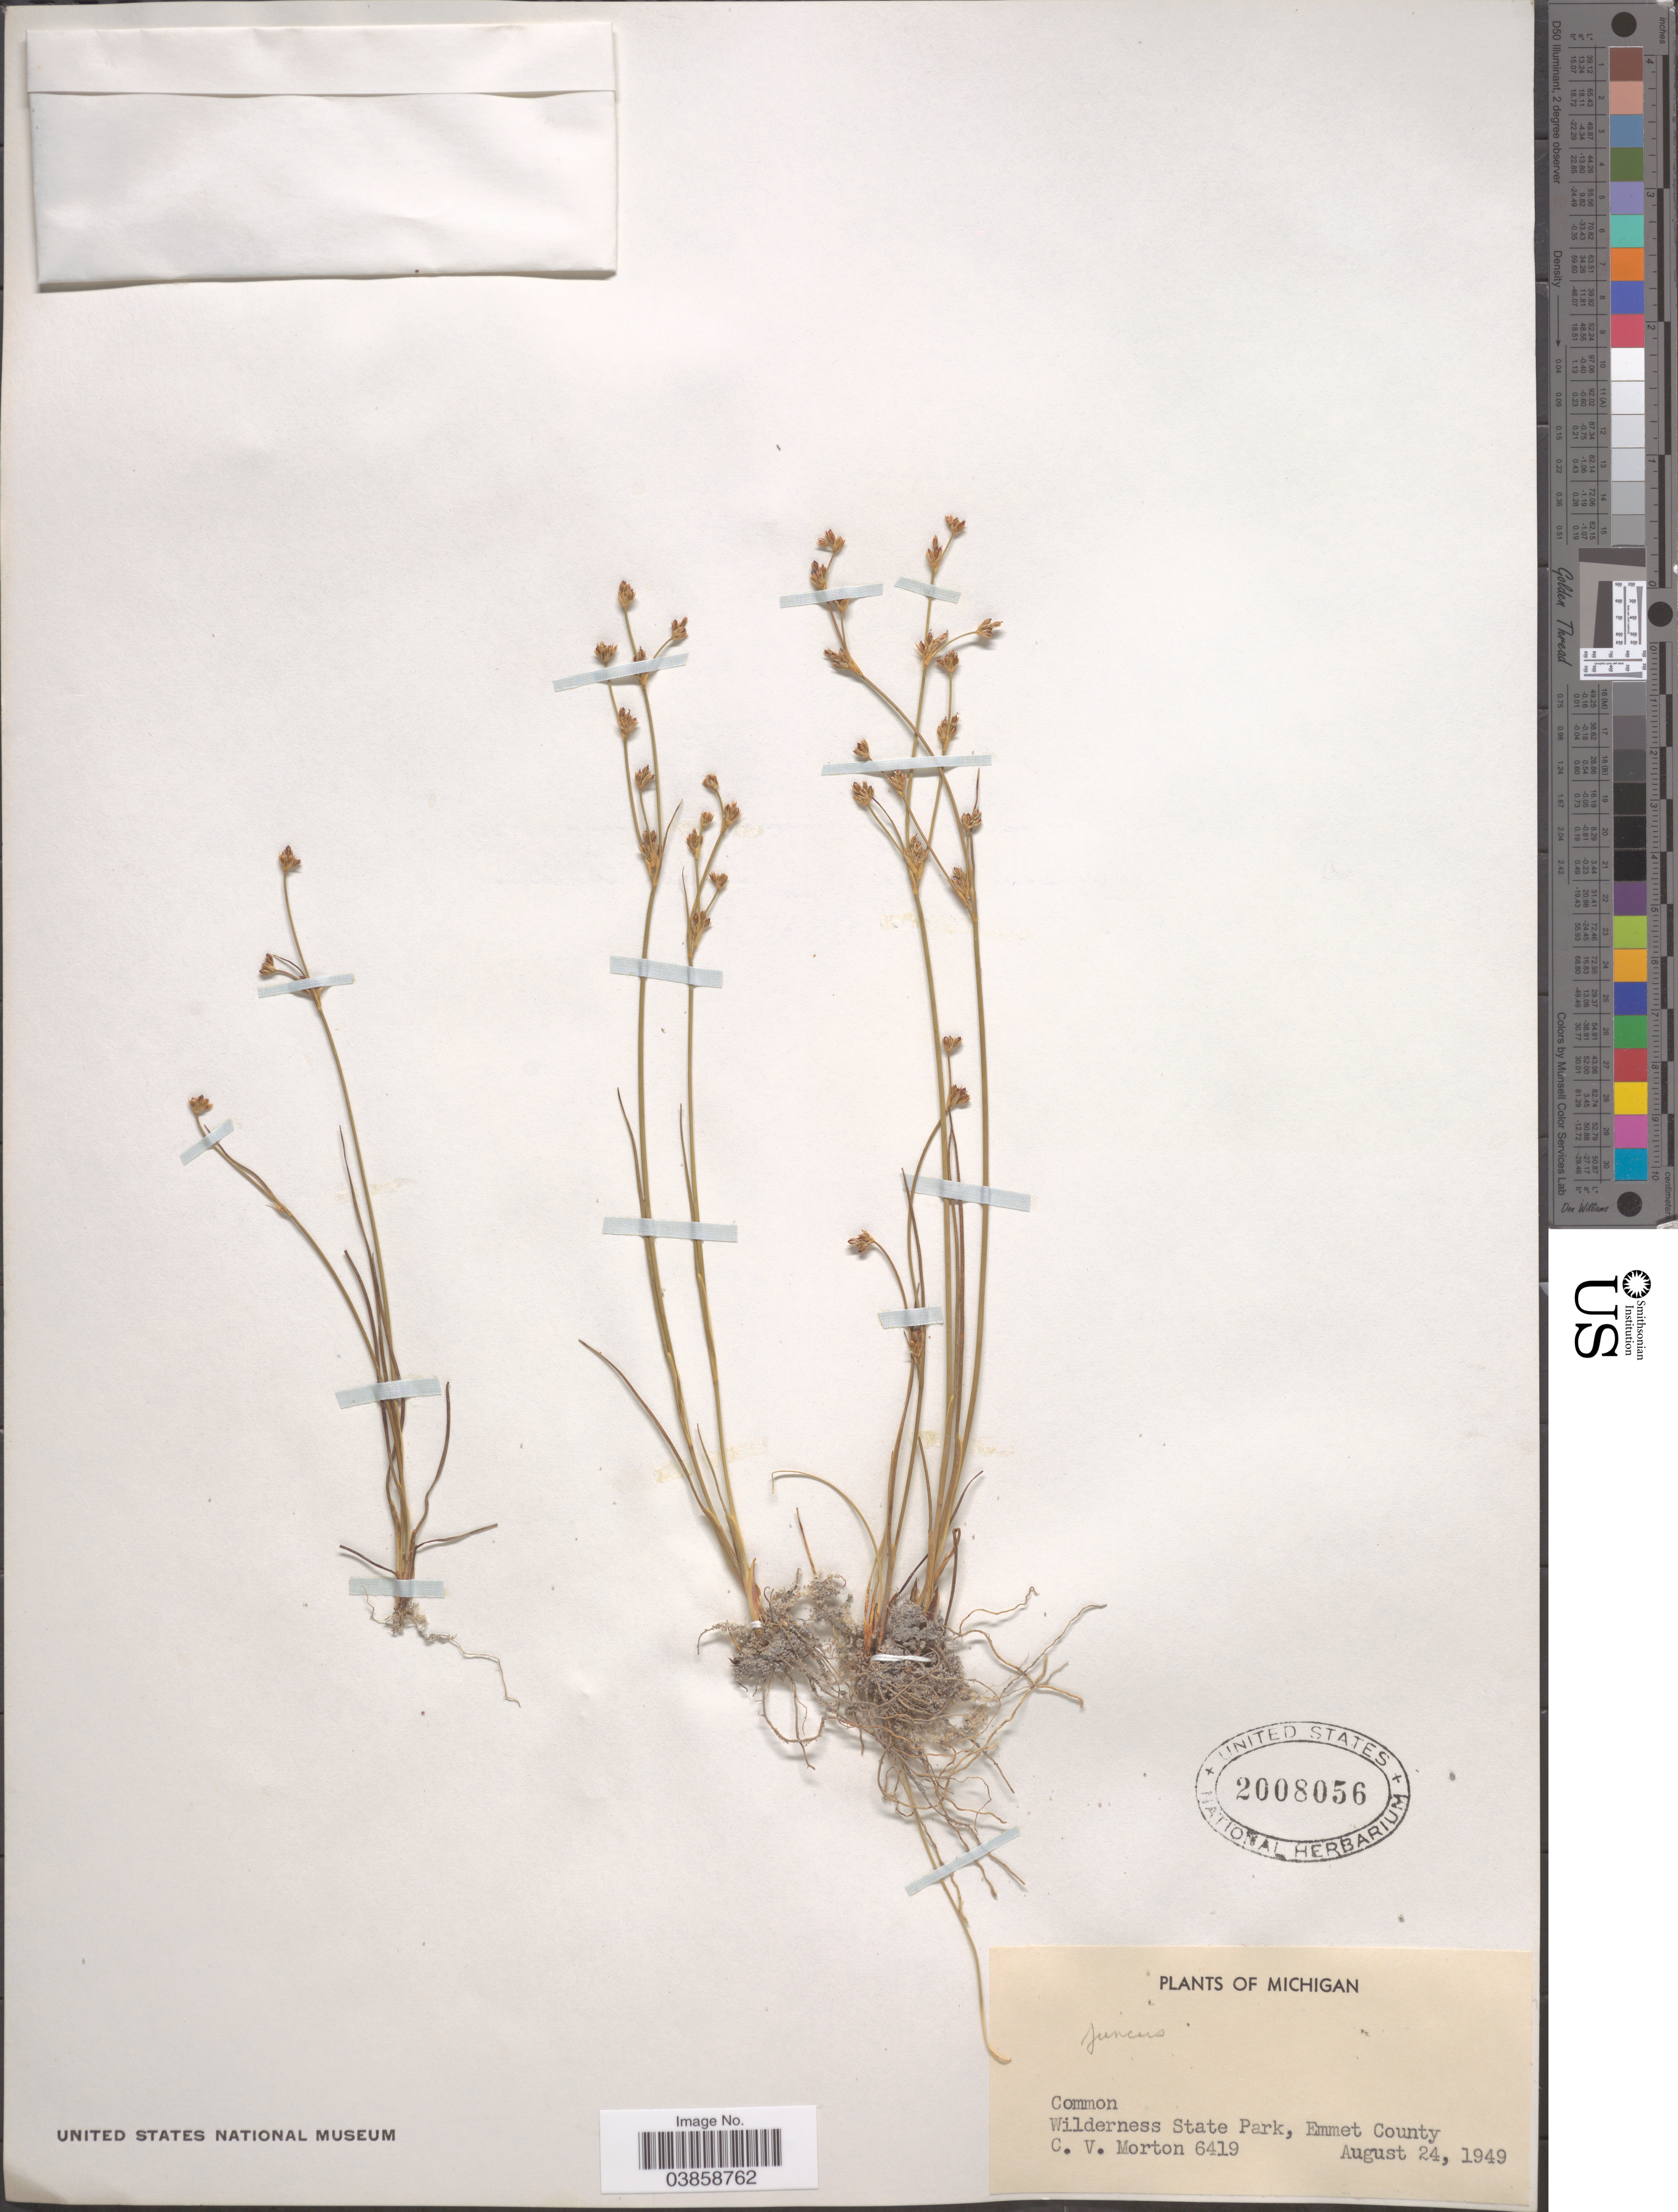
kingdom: Plantae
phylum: Tracheophyta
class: Liliopsida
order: Poales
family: Juncaceae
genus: Juncus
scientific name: Juncus sp.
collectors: C. V. Morton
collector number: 6419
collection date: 1949-08-24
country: United States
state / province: Michigan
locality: Wilderness State Park, Emmet County.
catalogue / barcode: US 2008056